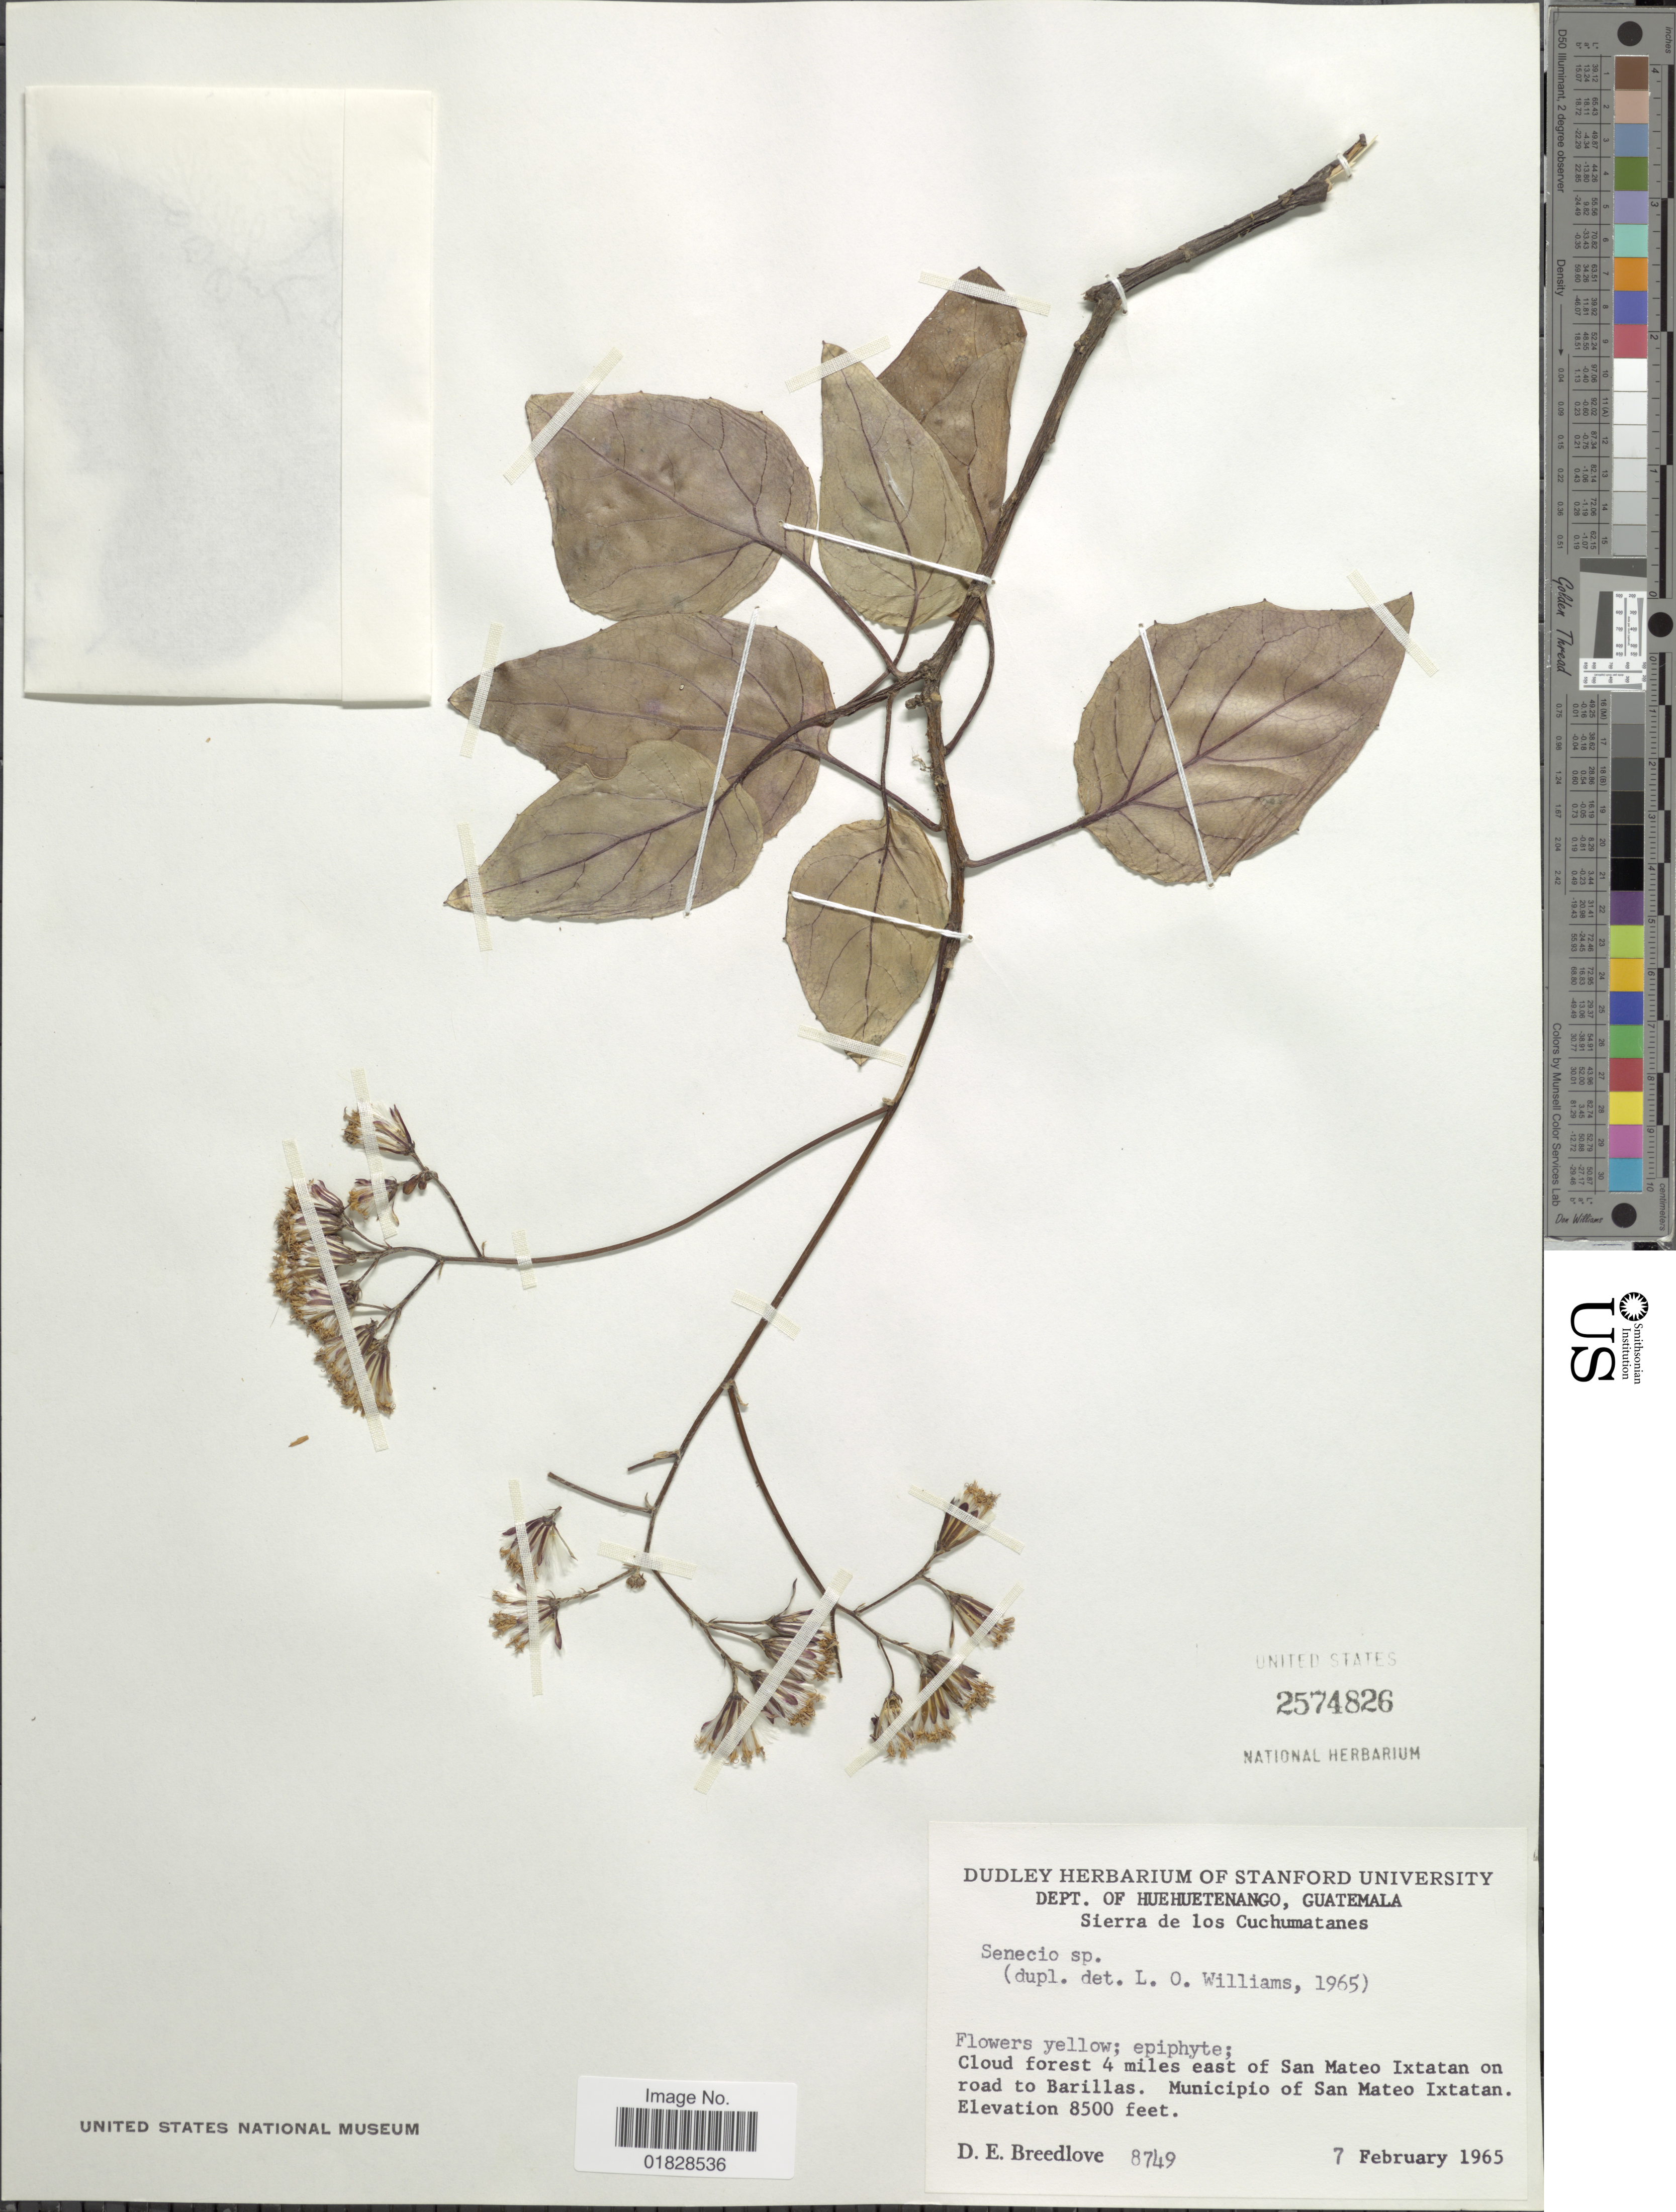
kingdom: Plantae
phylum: Tracheophyta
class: Magnoliopsida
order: Asterales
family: Asteraceae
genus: Nelsonianthus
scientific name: Nelsonianthus epiphyticus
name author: H. Rob. & Brettell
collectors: D. E. Breedlove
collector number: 8749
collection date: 1965-02-07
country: Guatemala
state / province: Huehuetenango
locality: Dept. of Huehuetenango, Guatemala. Sierra de los Cuchumatanes. Cloud forest 4 miles east of San Mateo Ixtatan on road to Barillas. Municipio of San Mateo Ixtatan.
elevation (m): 2591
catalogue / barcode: US 2574826